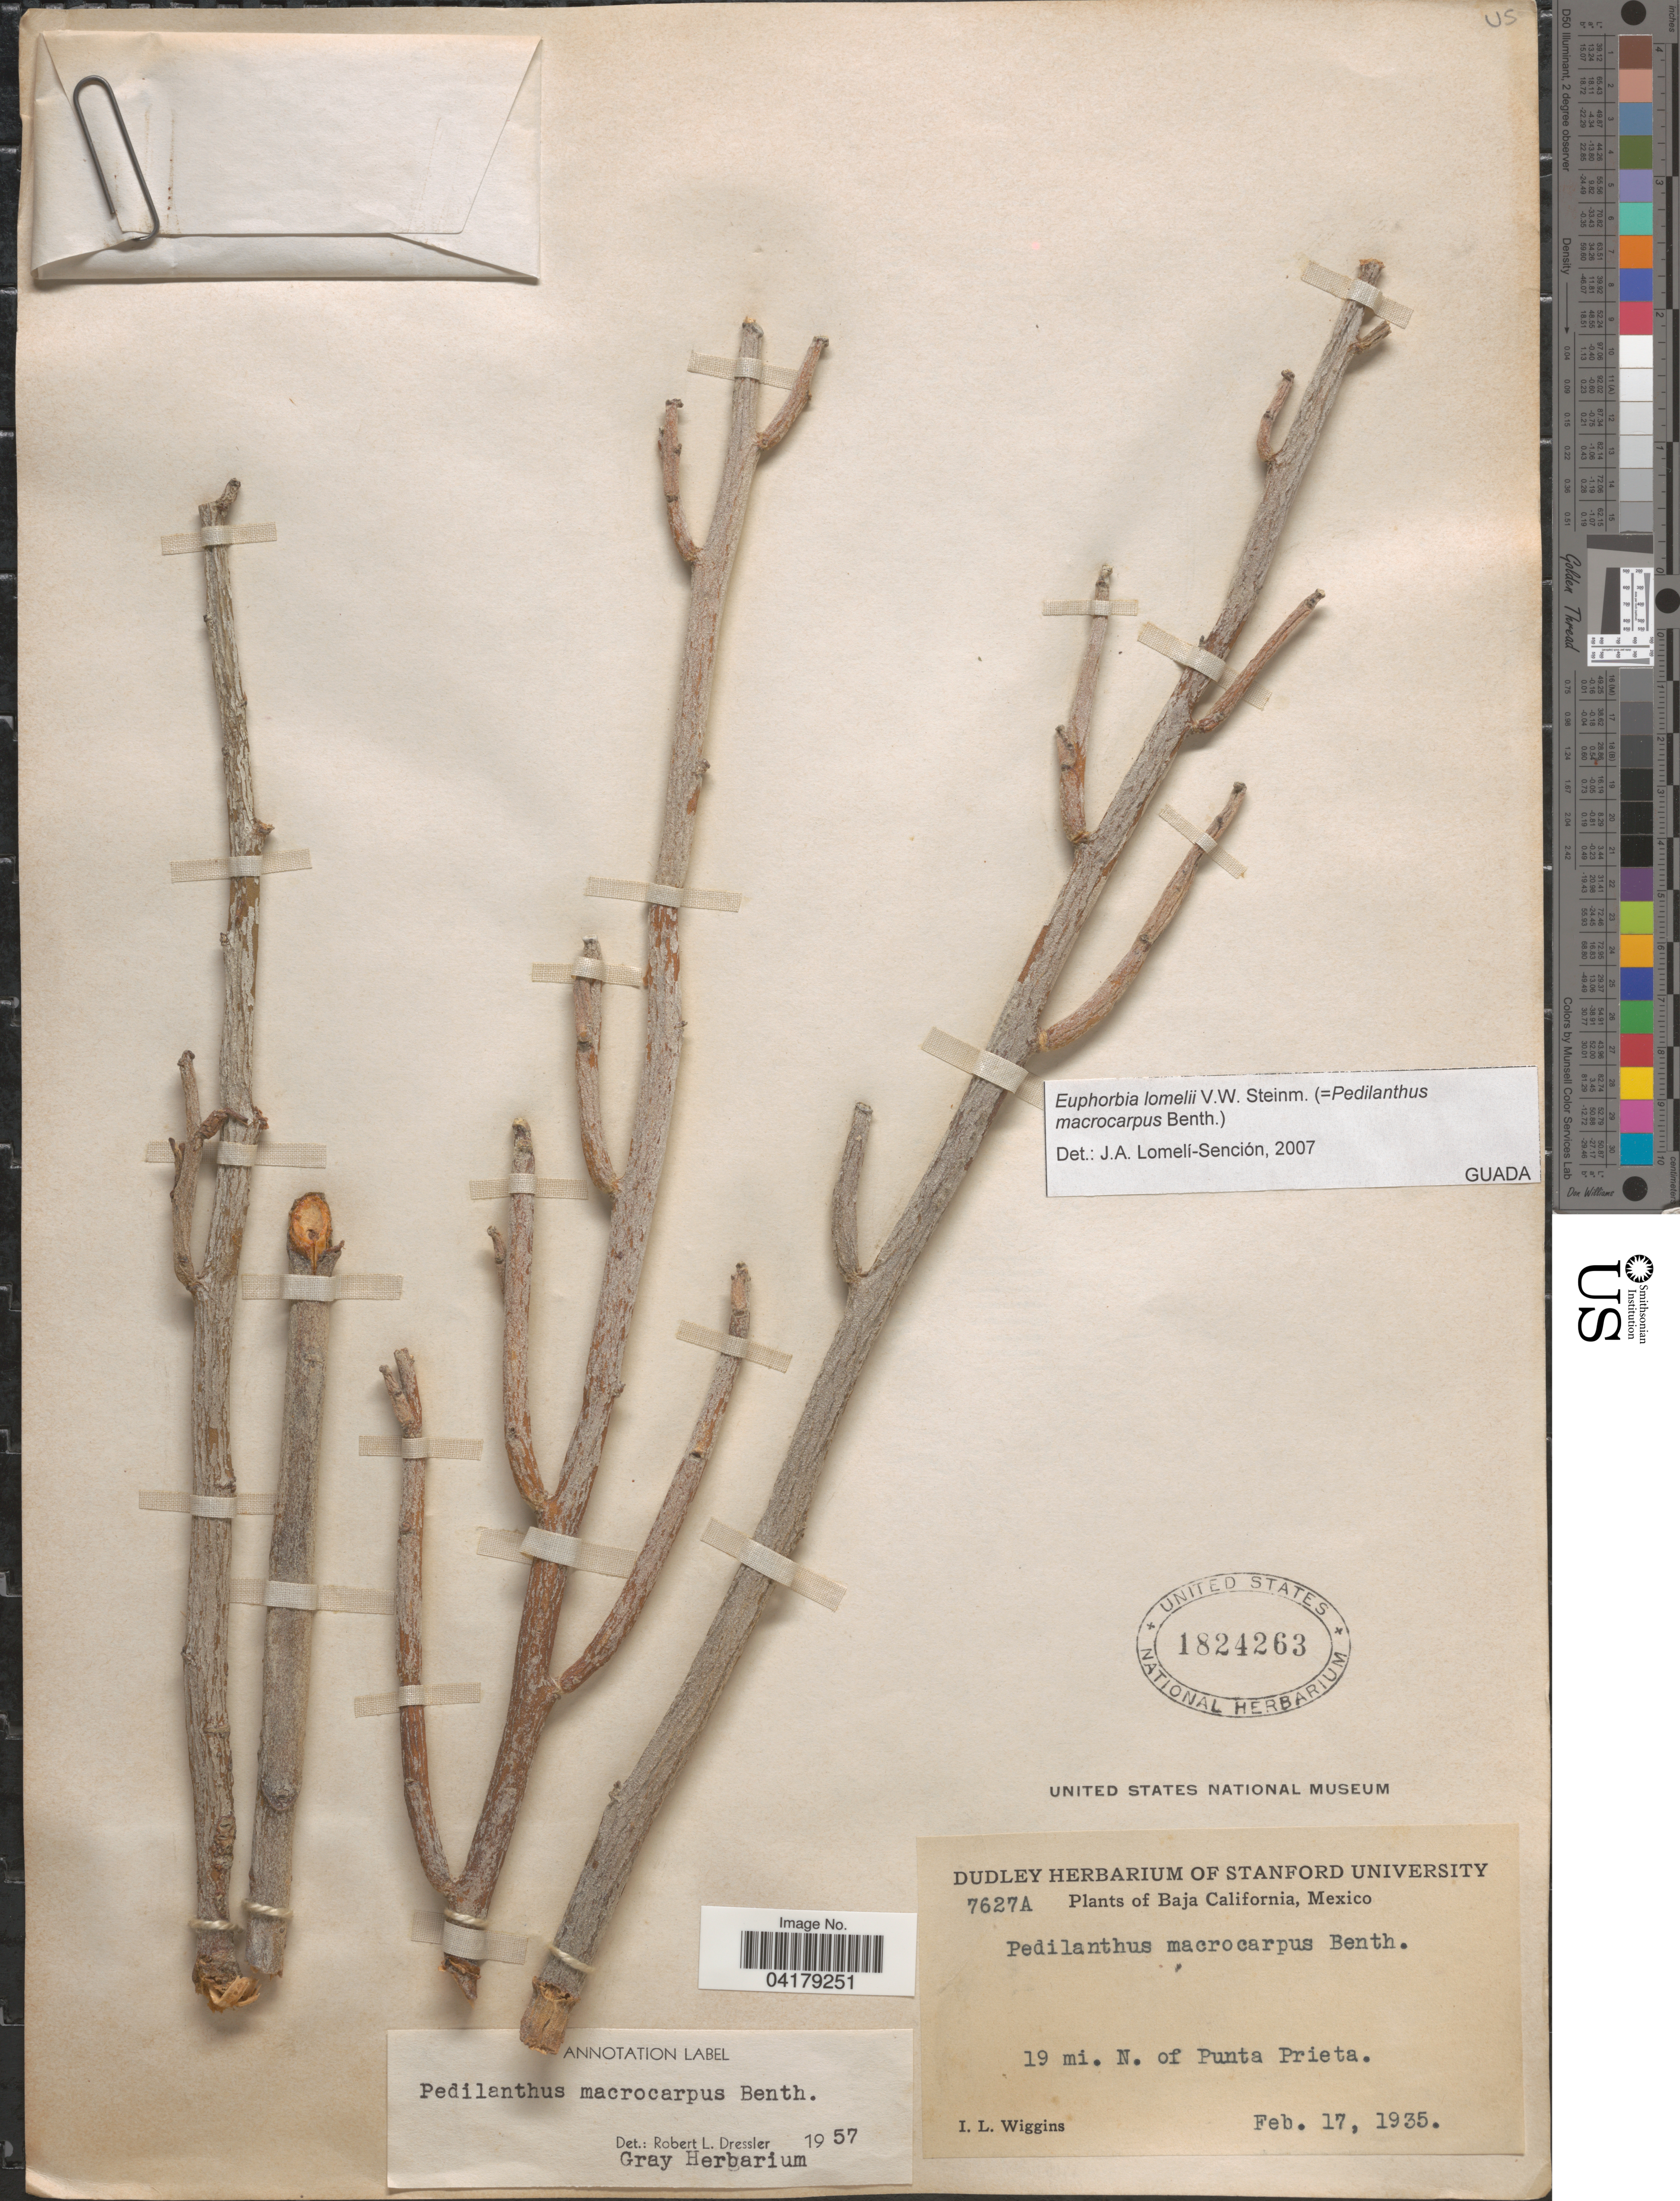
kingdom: Plantae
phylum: Tracheophyta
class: Magnoliopsida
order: Malpighiales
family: Euphorbiaceae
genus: Euphorbia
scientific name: Euphorbia lomelii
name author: V.W. Steinm.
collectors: I. L. Wiggins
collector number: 7627A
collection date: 1935-02-17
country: Mexico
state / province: Baja California Norte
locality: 19 mi. N. of Punta Prieta.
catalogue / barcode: US 1824263